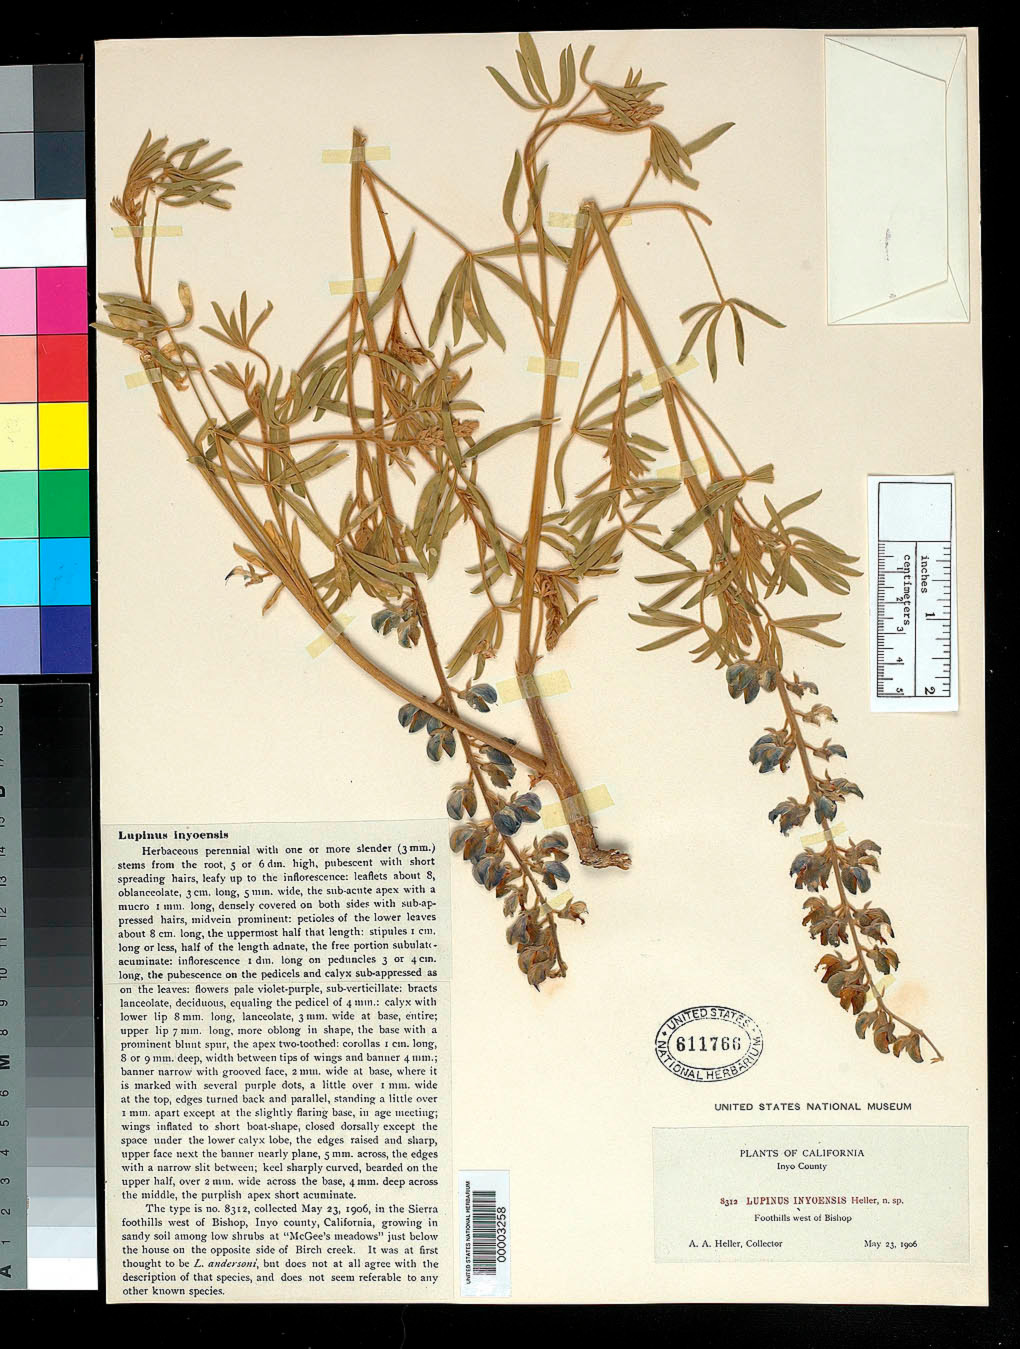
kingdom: Plantae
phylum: Tracheophyta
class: Magnoliopsida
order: Fabales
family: Fabaceae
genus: Lupinus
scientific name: Lupinus inyoensis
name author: A. Heller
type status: Isotype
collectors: A. A. Heller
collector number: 8312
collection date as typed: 23 May 1906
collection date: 1906-05-23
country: United States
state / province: California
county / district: Inyo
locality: West of Bishop.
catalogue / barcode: US 611766